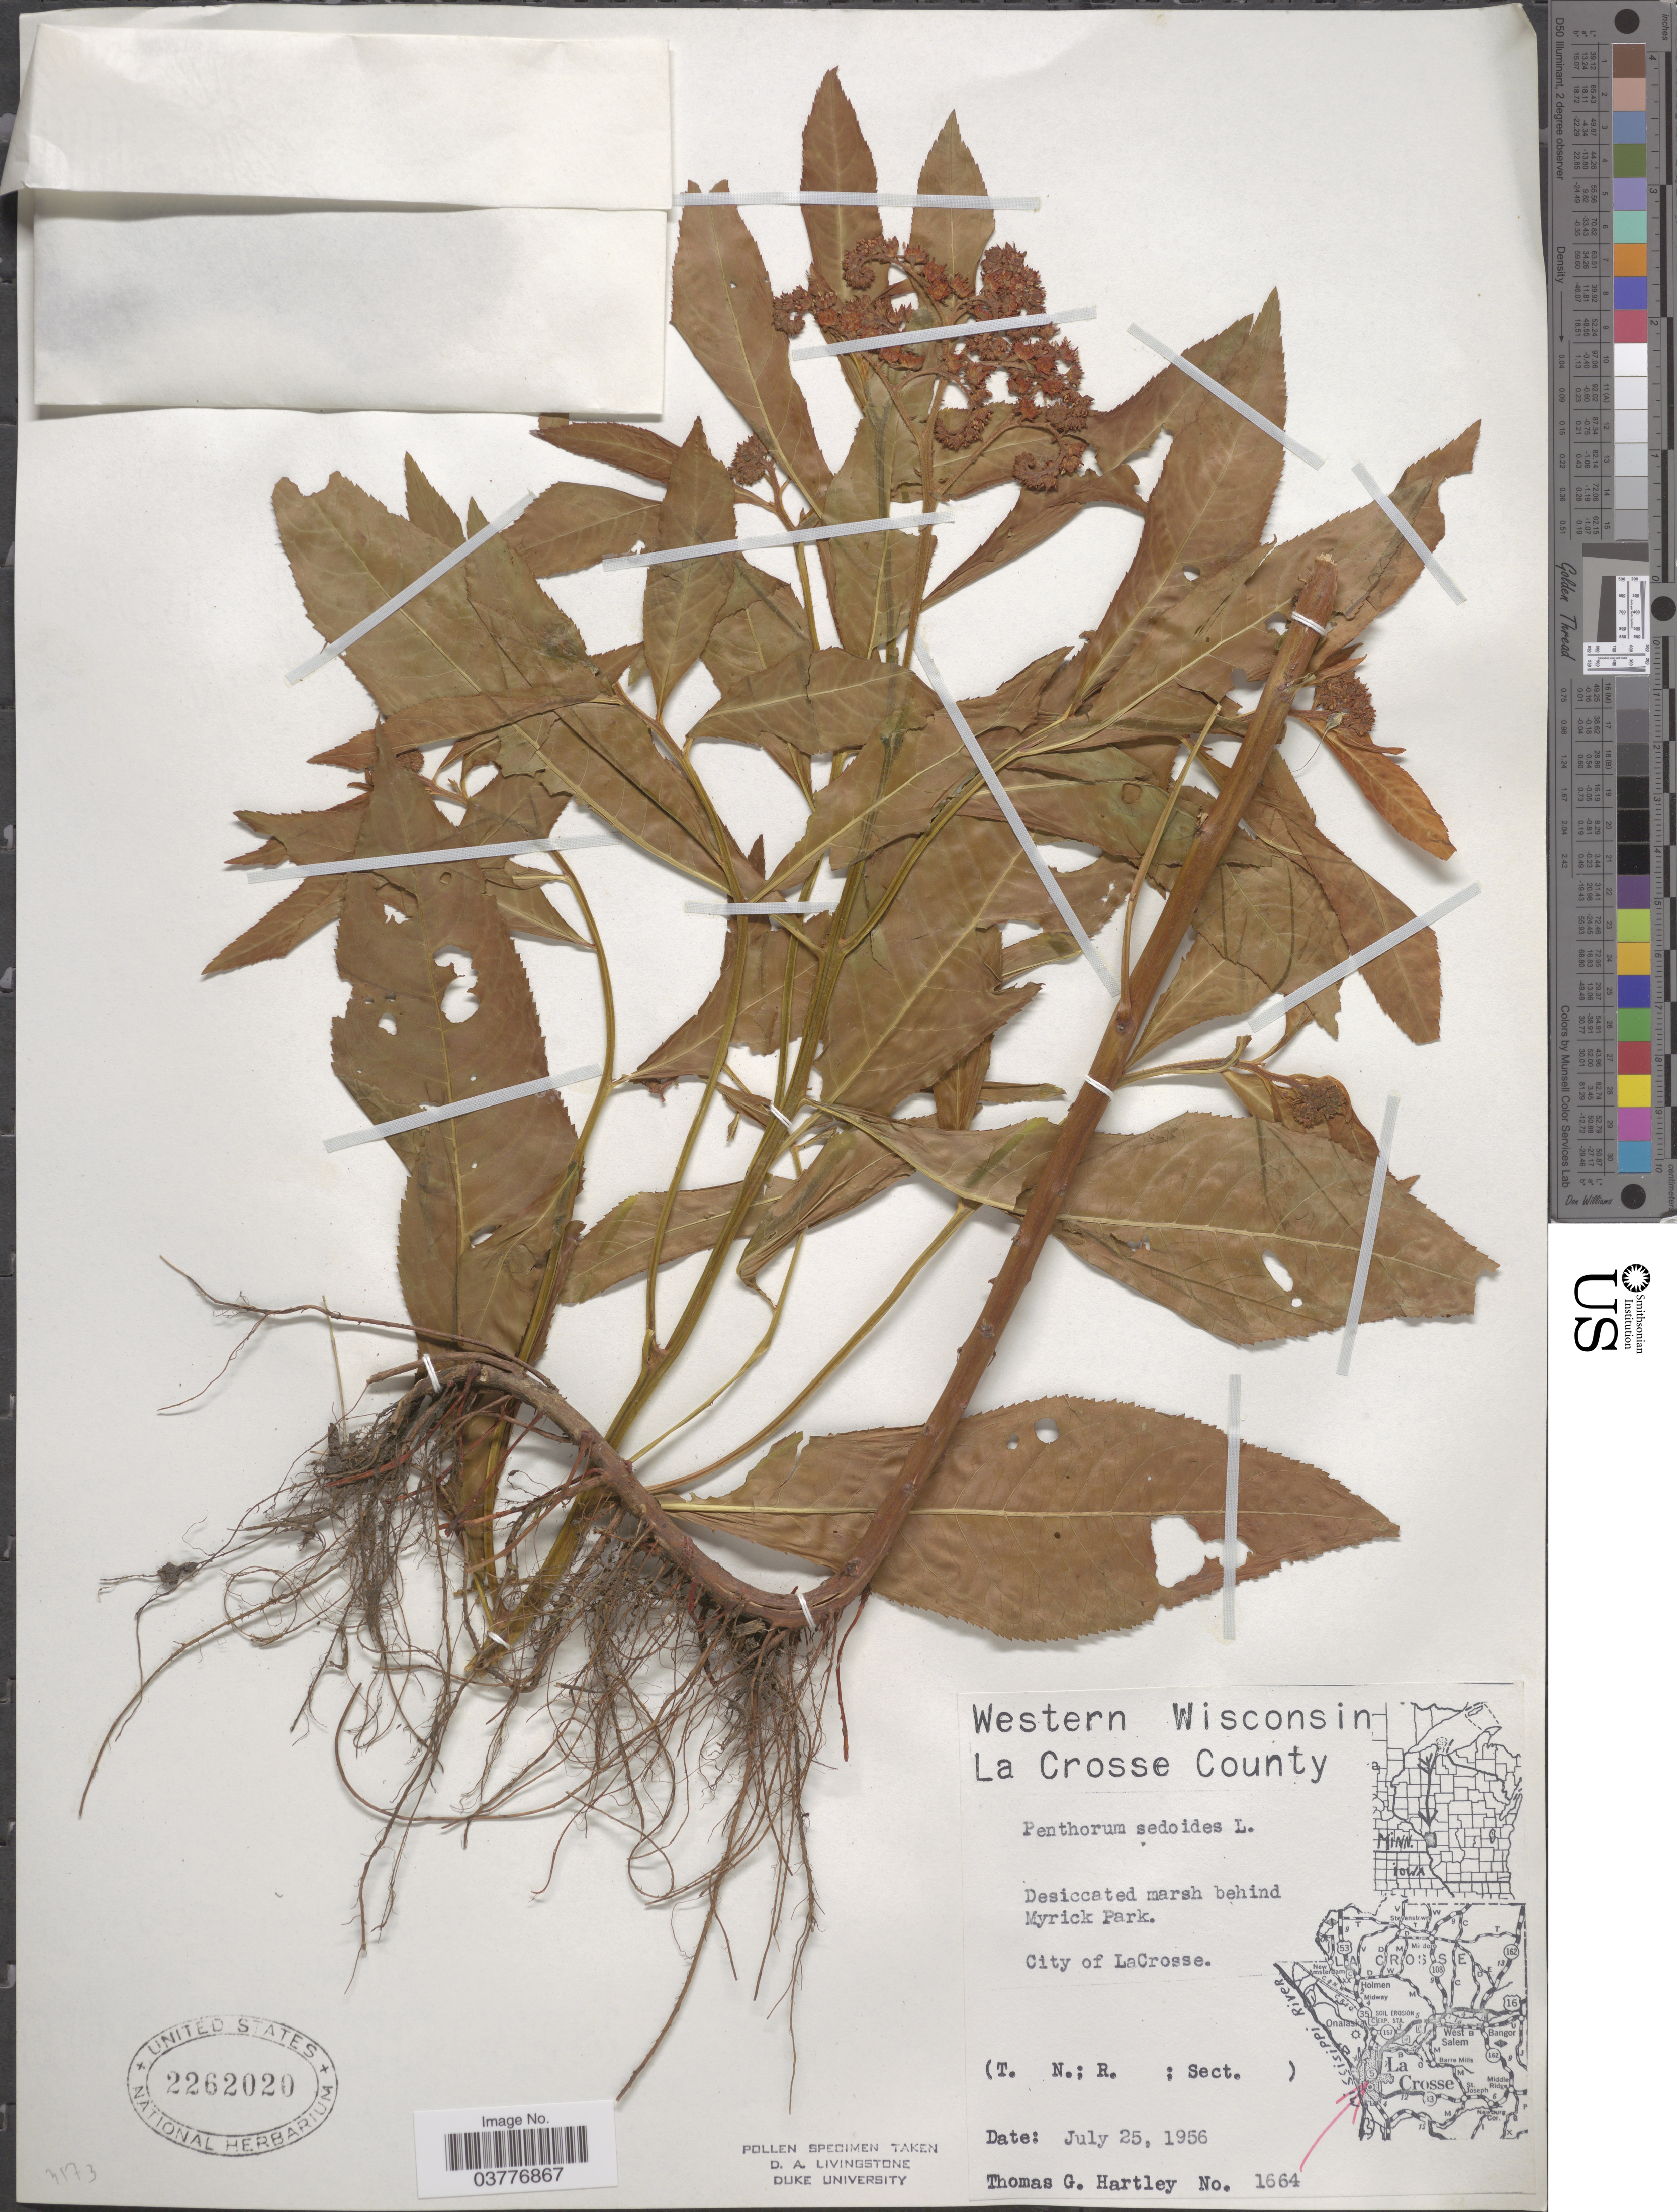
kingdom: Plantae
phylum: Tracheophyta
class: Magnoliopsida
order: Saxifragales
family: Penthoraceae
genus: Penthorum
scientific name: Penthorum sedoides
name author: L.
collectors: T. G. Hartley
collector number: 1664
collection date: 1956-07-25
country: United States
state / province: Wisconsin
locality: Western Wisconsin, La Crosse County. Behind Myrick Park. City of LaCrosse.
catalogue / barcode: US 2262020